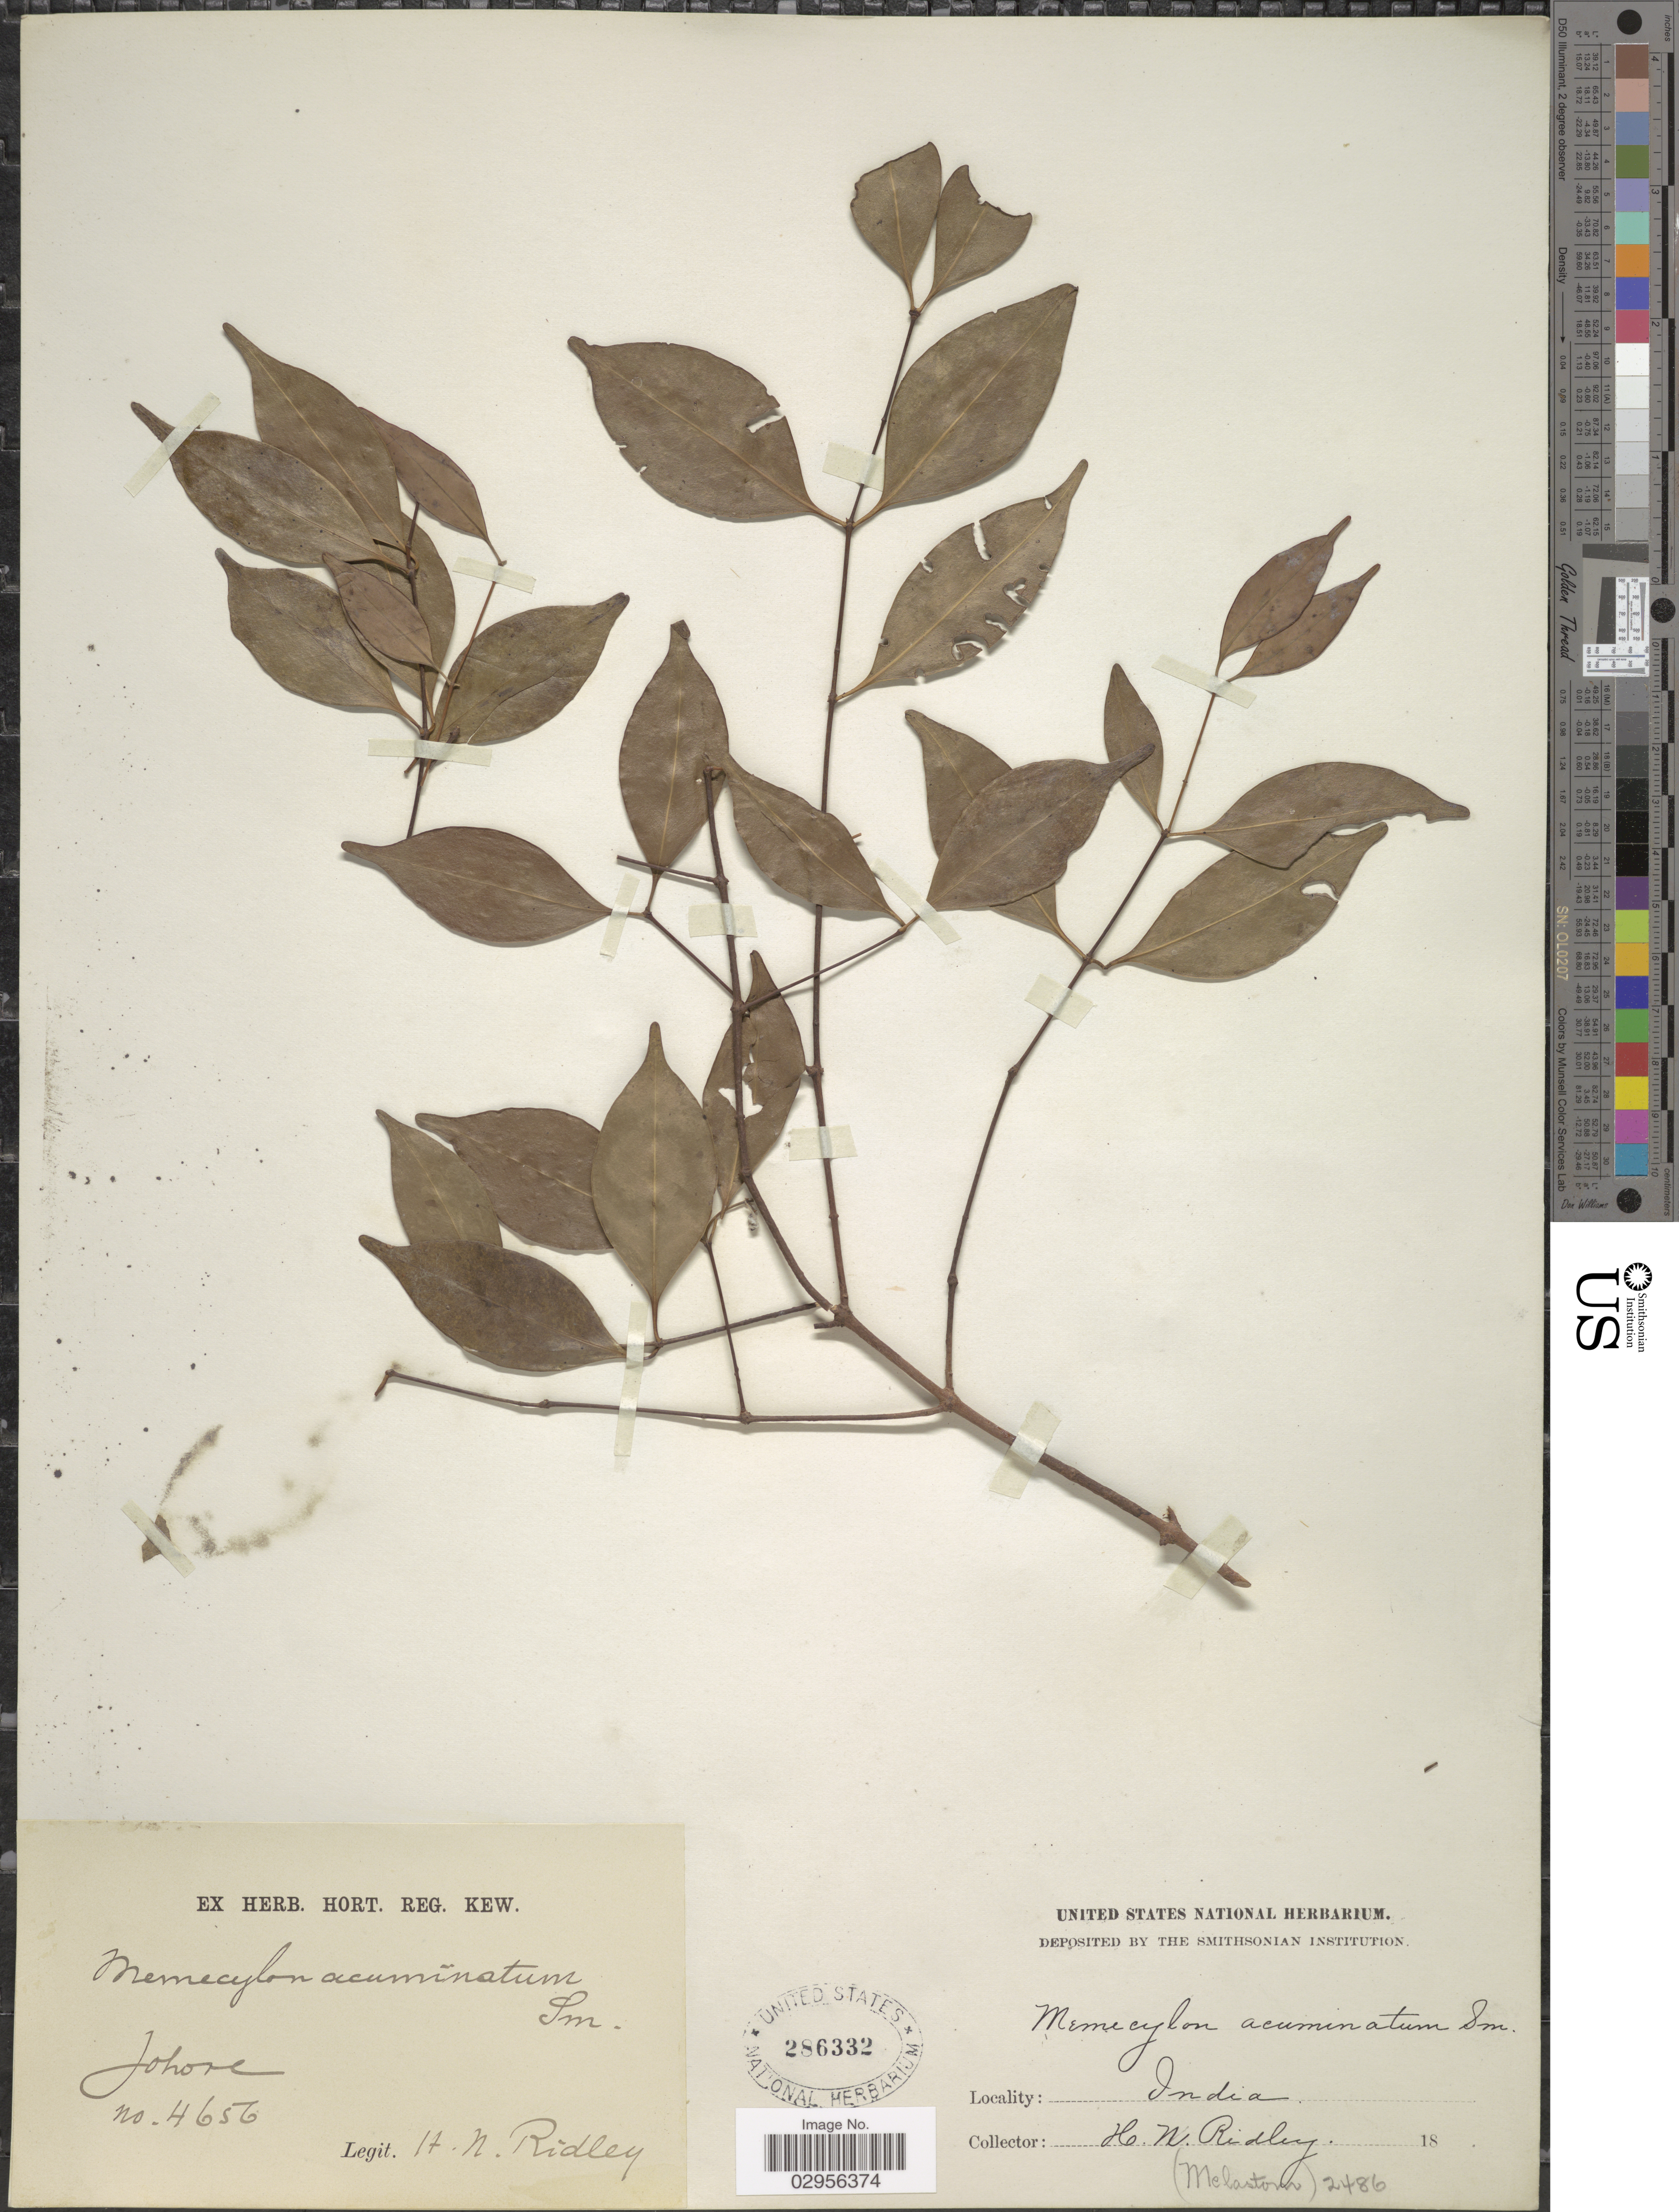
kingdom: Plantae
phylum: Tracheophyta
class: Magnoliopsida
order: Myrtales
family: Melastomataceae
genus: Memecylon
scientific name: Memecylon acuminatum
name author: Wall.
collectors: H. N. Ridley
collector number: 4656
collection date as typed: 18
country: Malaysia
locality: Johore.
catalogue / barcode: US 286332